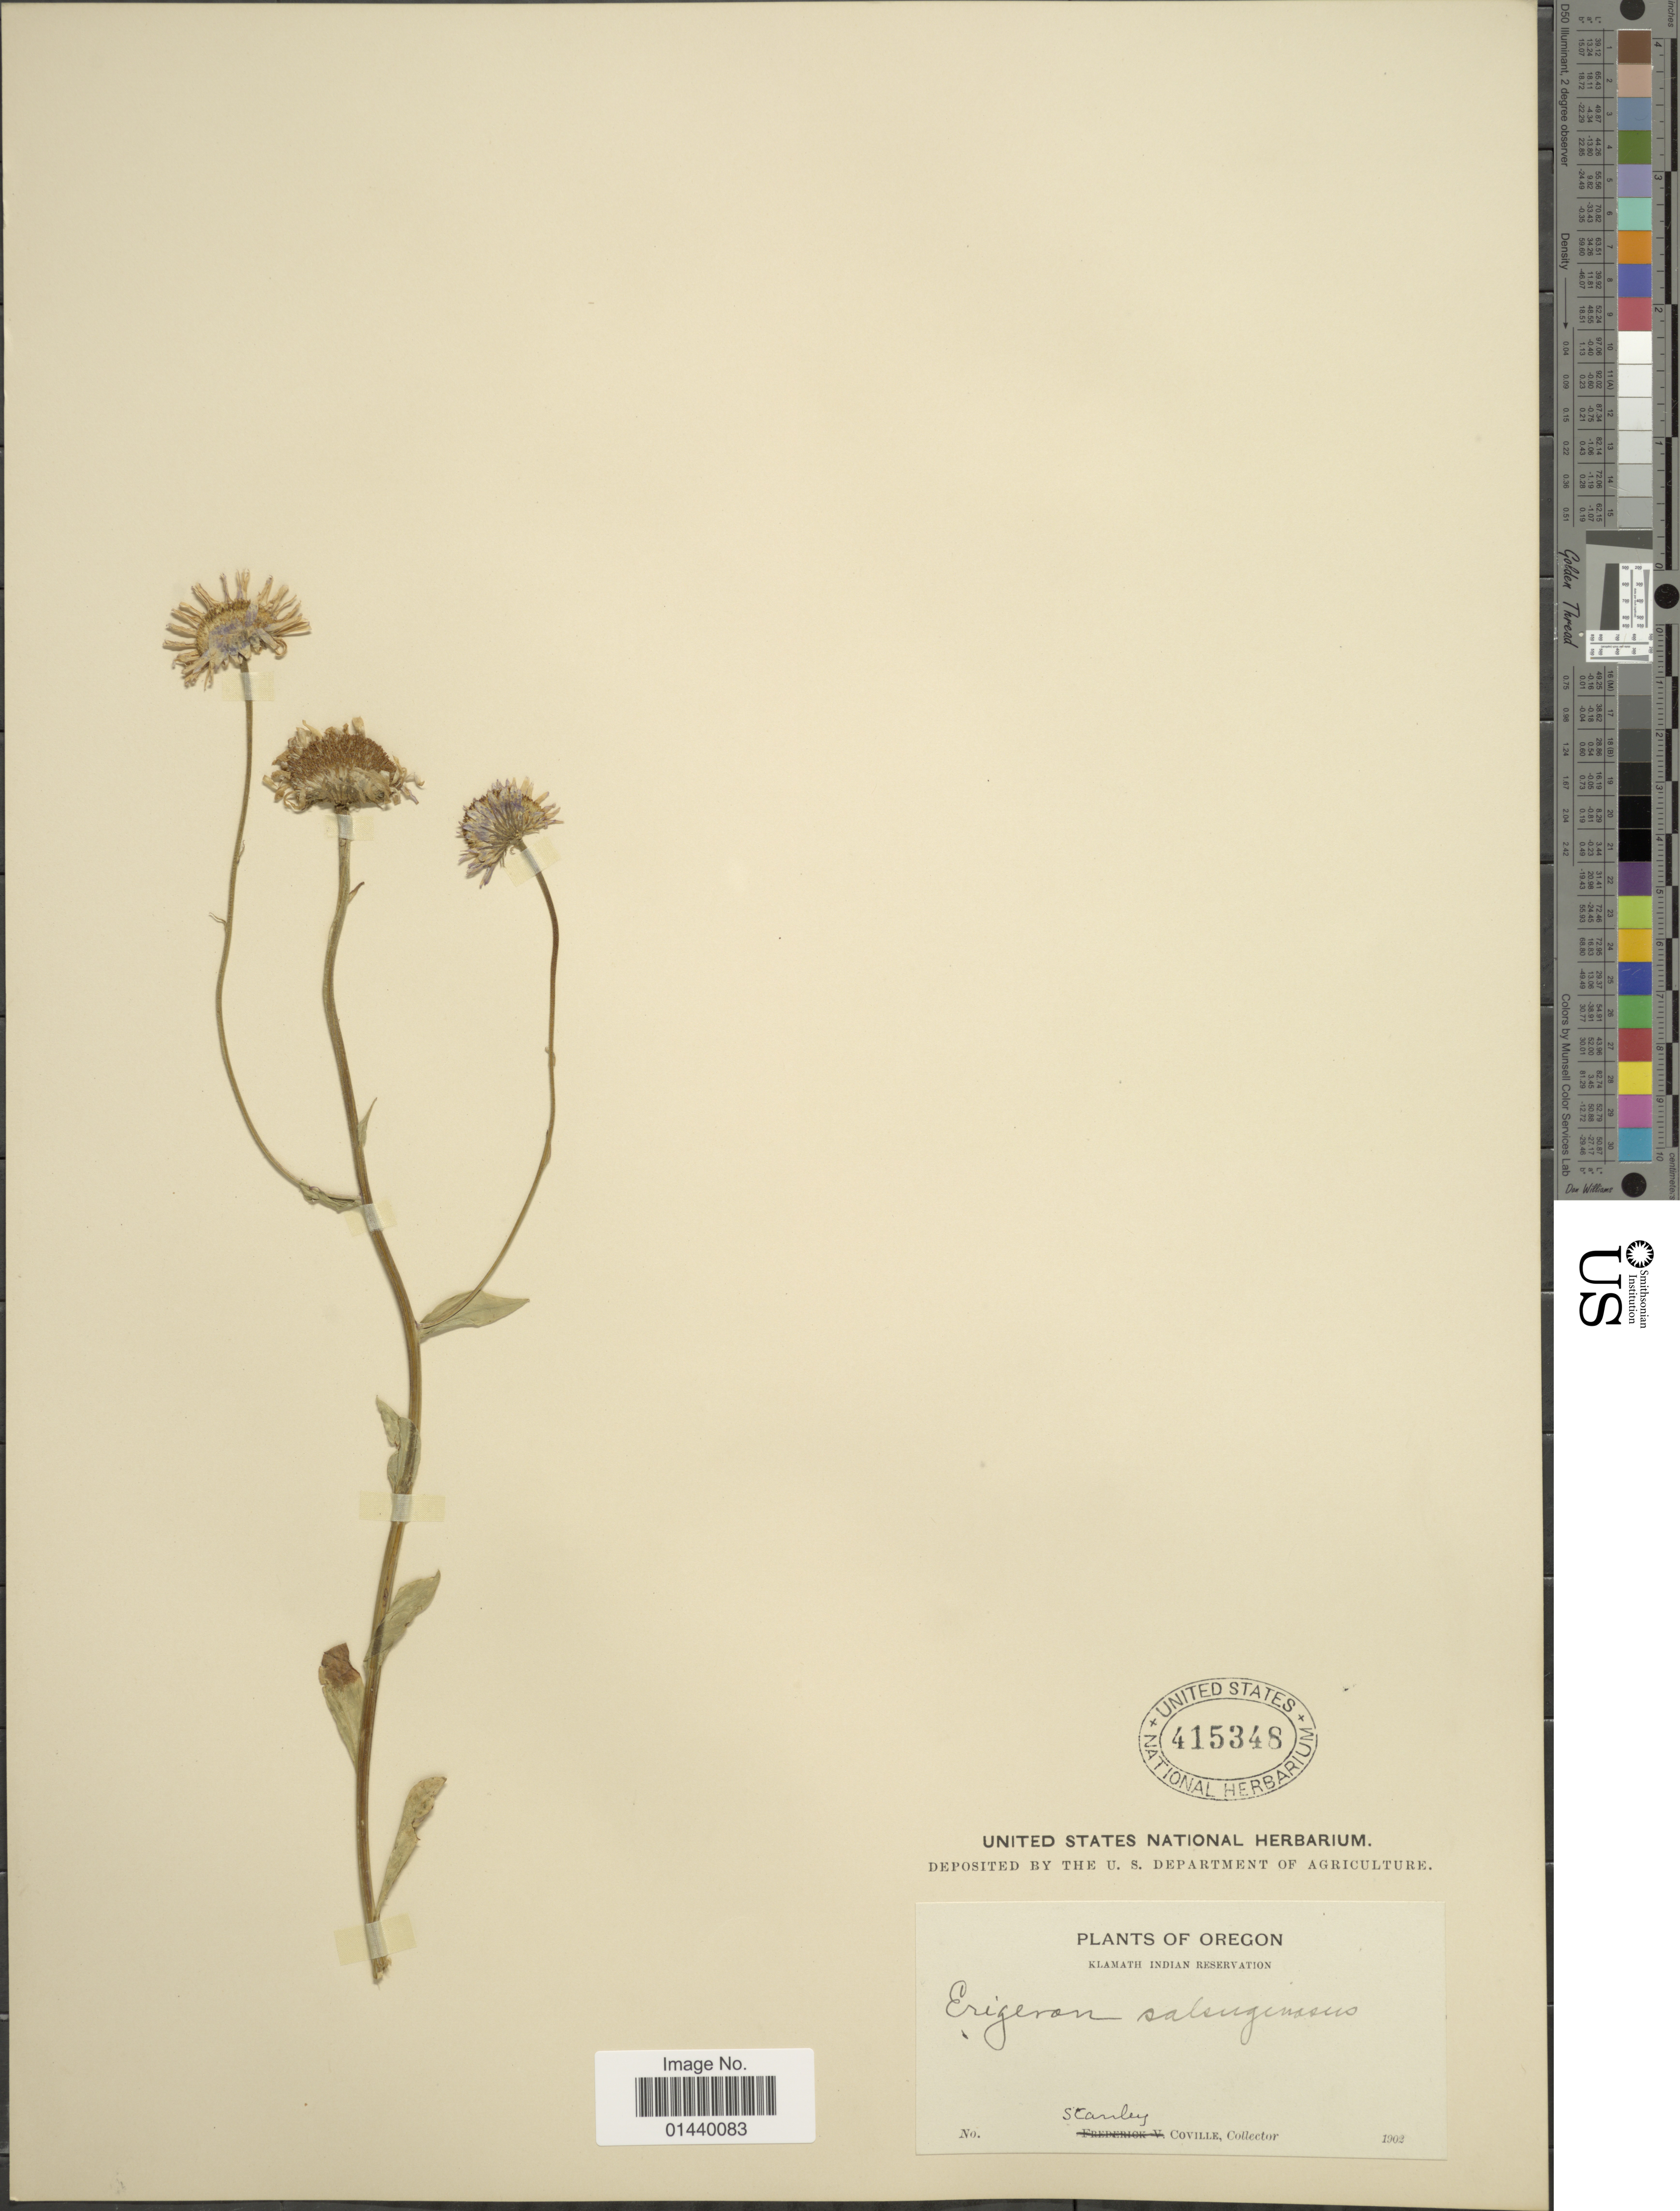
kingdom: Plantae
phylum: Tracheophyta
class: Magnoliopsida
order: Asterales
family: Asteraceae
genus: Erigeron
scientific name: Erigeron salsuginosus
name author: (Richardson ex R. Br.) A. Gray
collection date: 1902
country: United States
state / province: Oregon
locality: Klamath Indian Reservation.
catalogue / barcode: US 415348